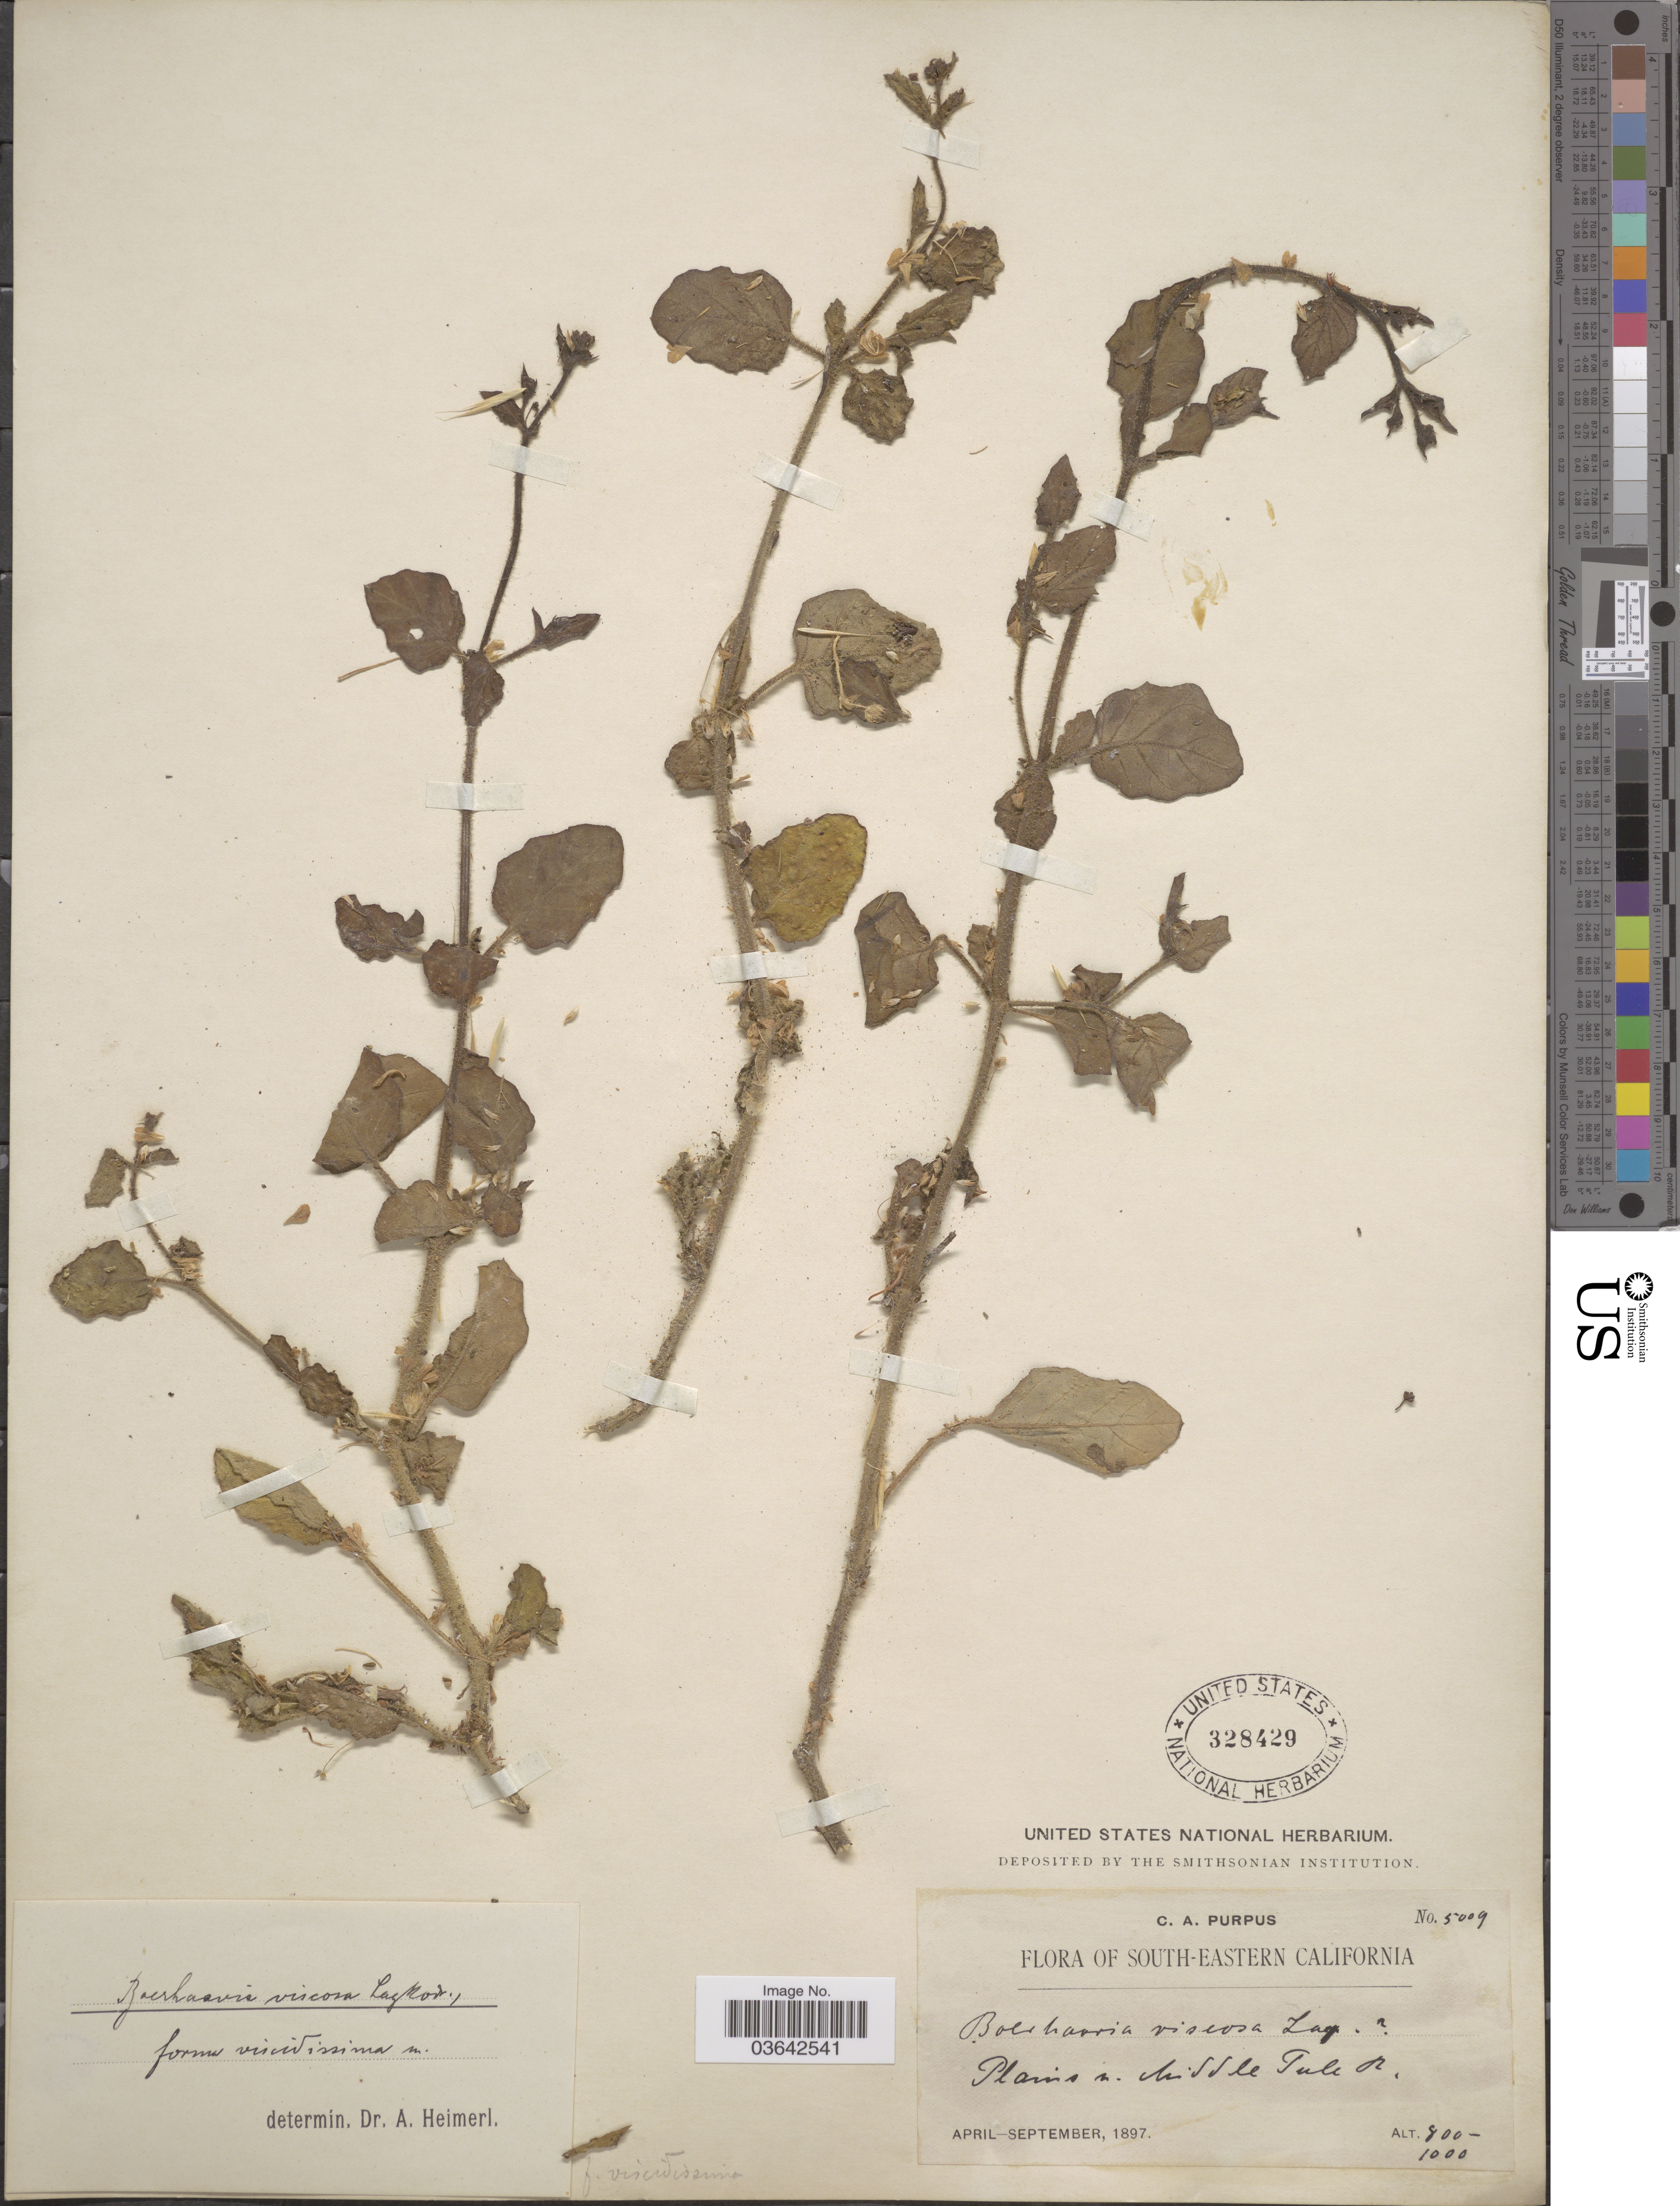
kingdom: Plantae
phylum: Tracheophyta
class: Magnoliopsida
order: Caryophyllales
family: Nyctaginaceae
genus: Boerhavia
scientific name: Boerhavia coccinea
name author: Mill.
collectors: C. A. Purpus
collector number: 5009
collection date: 1897-04/1897-09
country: United States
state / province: California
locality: South-Eastern California. Plains n. Middle Tule R.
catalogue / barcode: US 328429